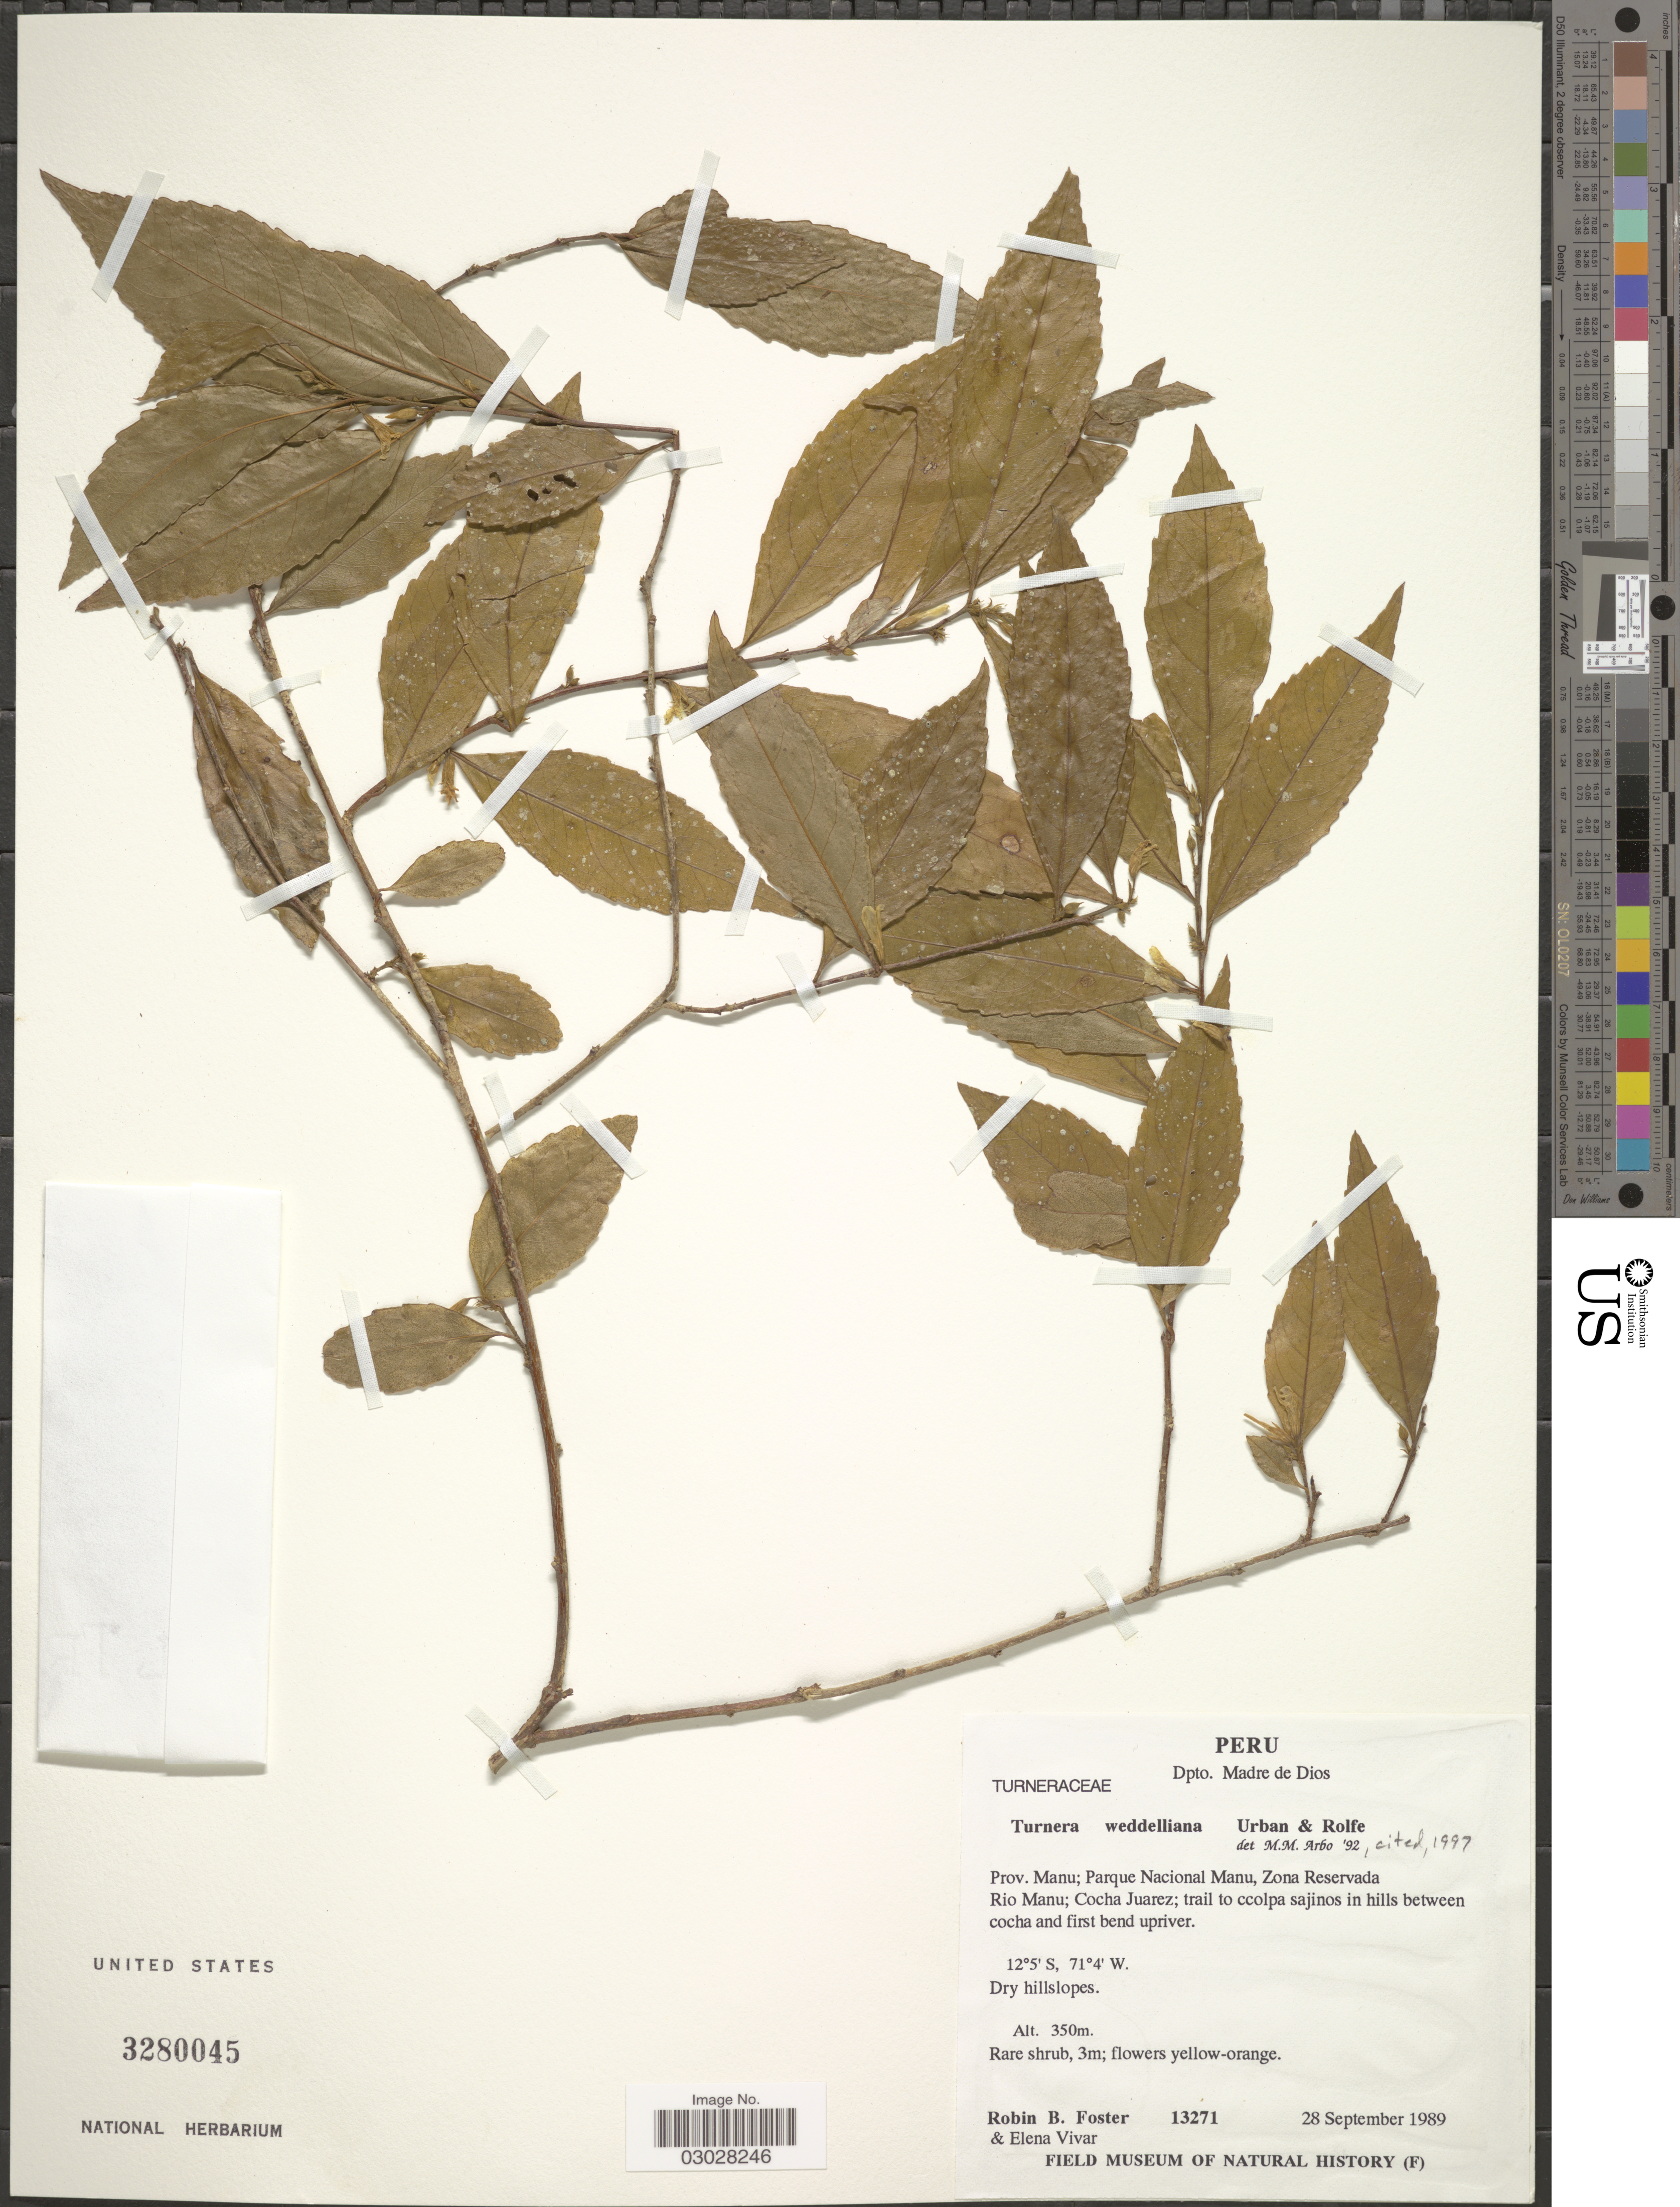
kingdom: Plantae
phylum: Tracheophyta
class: Magnoliopsida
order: Malpighiales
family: Turneraceae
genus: Turnera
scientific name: Turnera weddelliana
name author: Urb. & Rolfe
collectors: R. B. Foster & E. Vivar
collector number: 13271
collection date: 1989-09-28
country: Peru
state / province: Madre de Dios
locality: Dpto. Madre de Dios. Prov. Manu; Parque Nacional Manu, Zona Reservada Rio Manu; Cocha Juarez; trail to ccolpa sajinos in hills between cocha and first bend upriver.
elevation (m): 350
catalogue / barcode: US 3280045